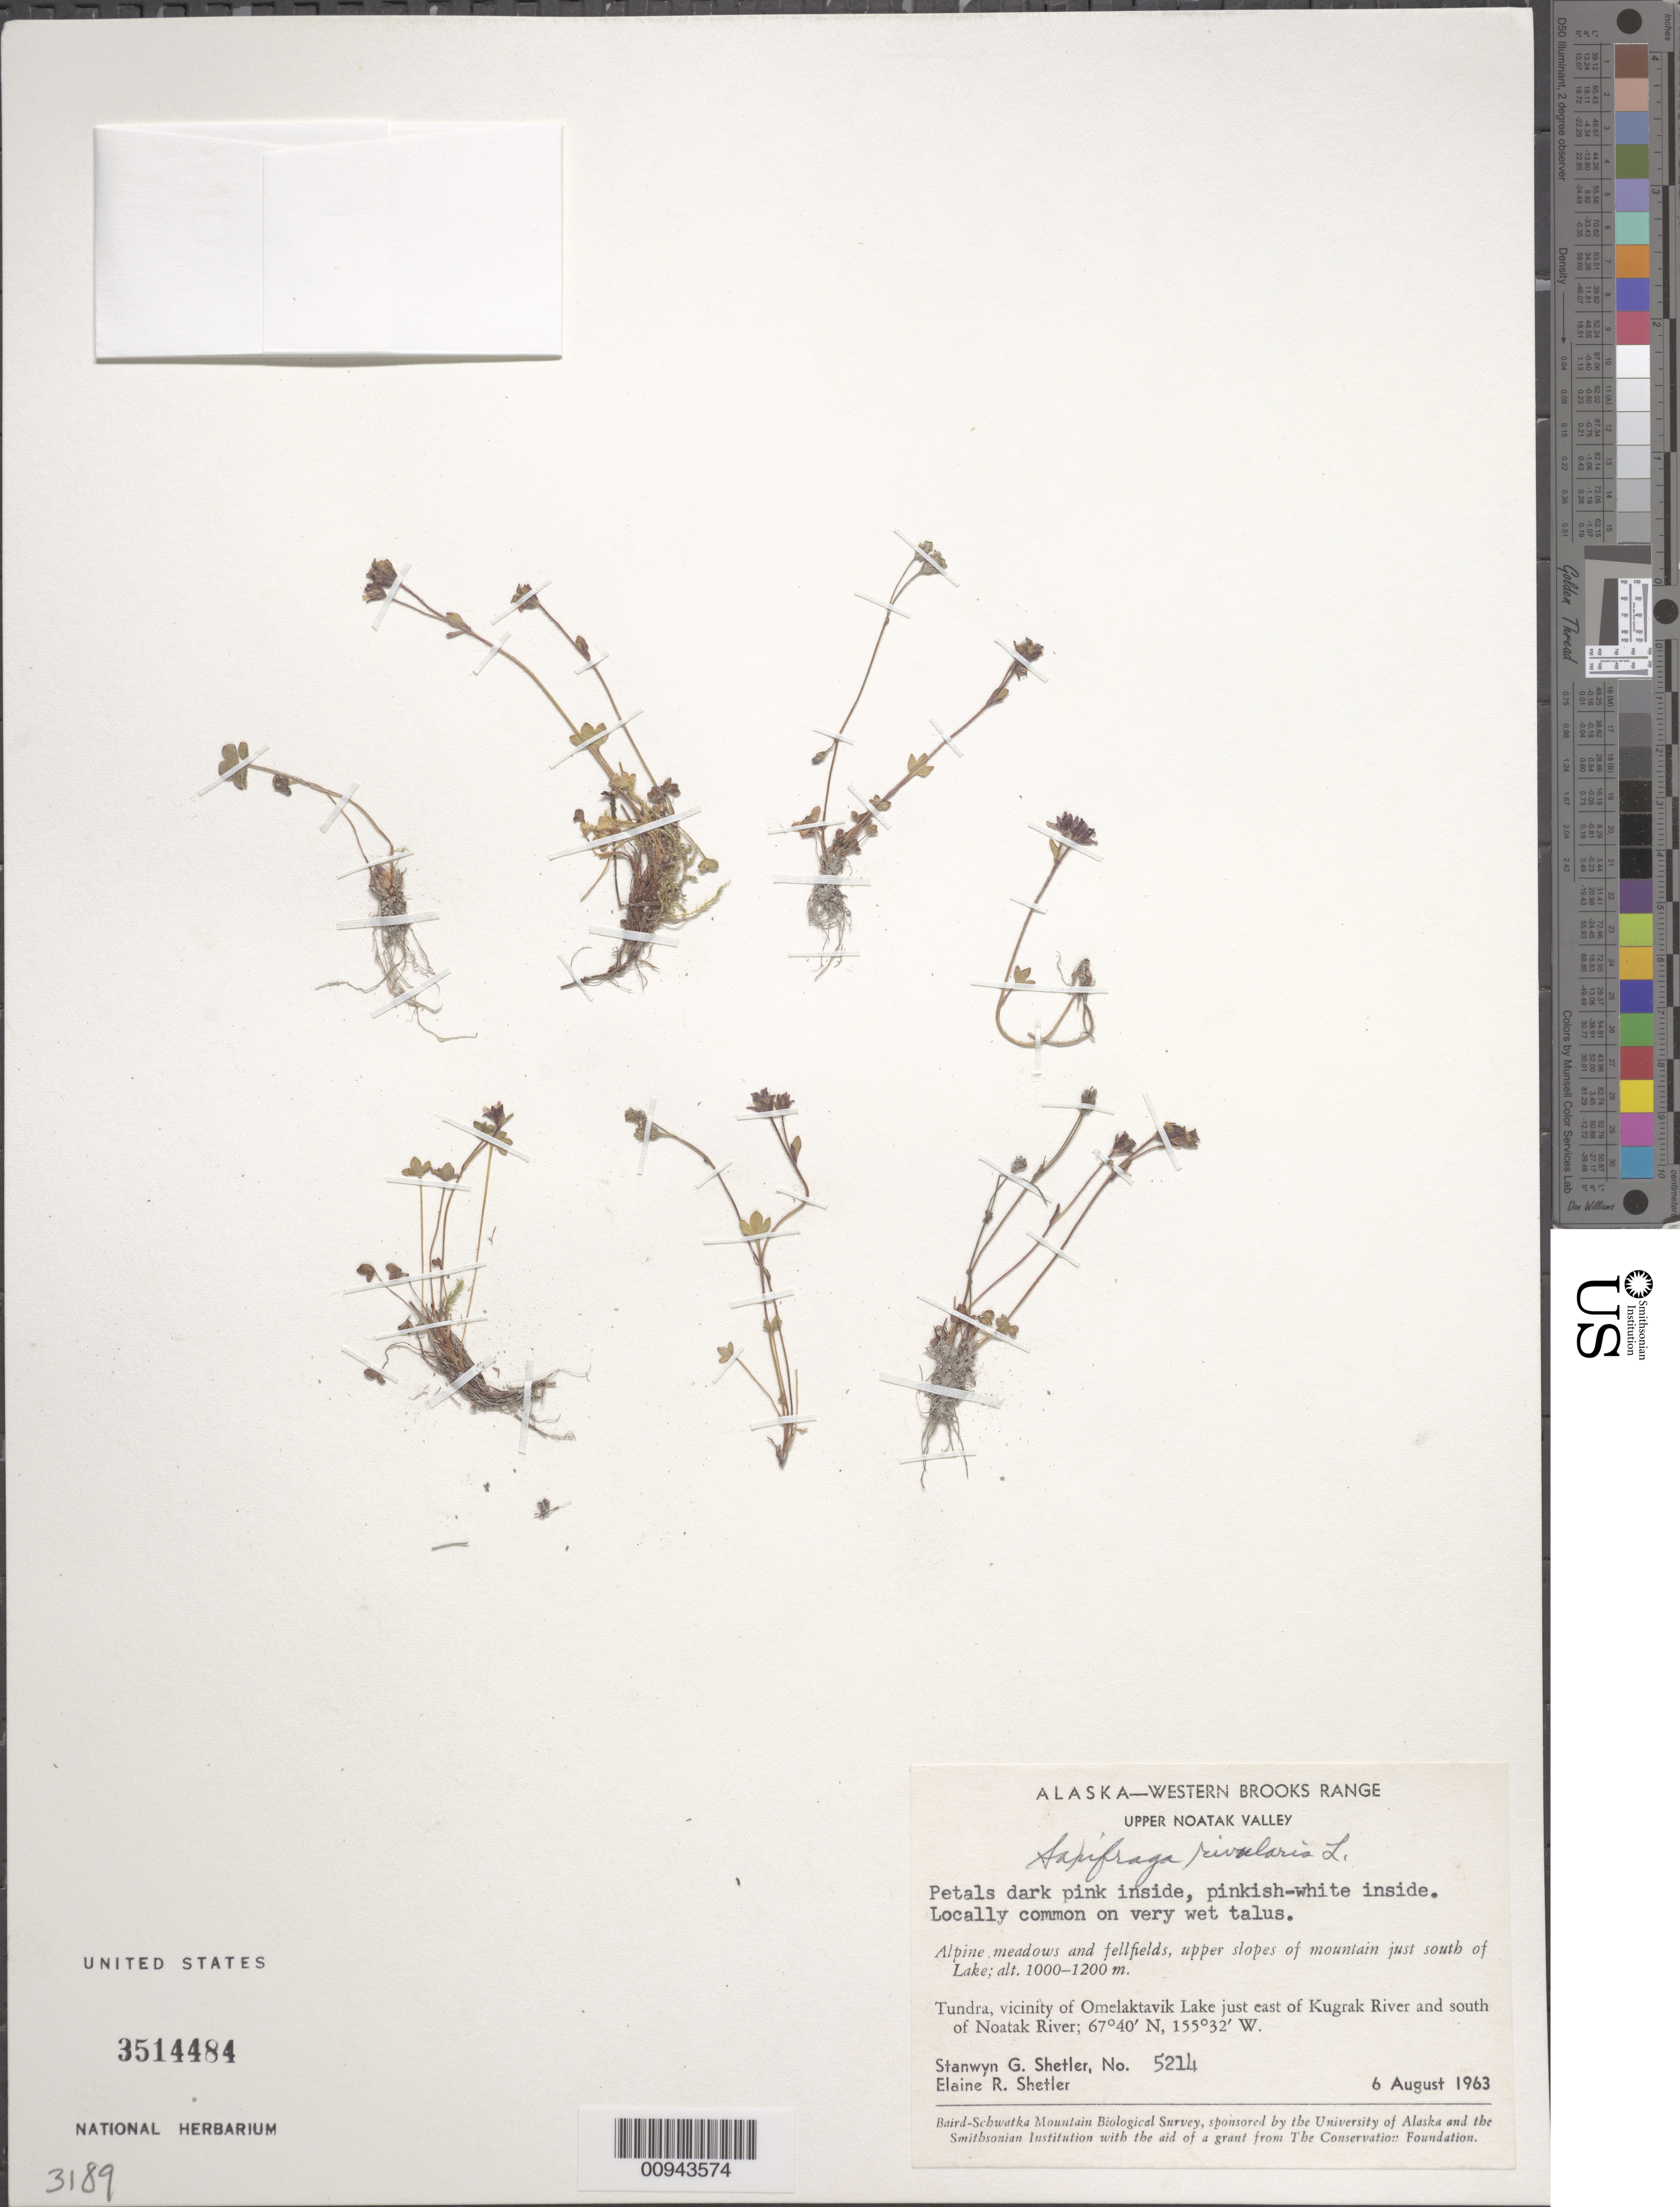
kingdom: Plantae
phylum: Tracheophyta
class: Magnoliopsida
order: Saxifragales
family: Saxifragaceae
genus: Saxifraga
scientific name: Saxifraga rivularis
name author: L.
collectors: S. Shetler & E. R. Shetler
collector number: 5214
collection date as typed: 06 Aug 1963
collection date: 1963-08-06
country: United States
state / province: Alaska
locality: Vicinity of Omelaktavik Lake just east of Kugrak River and south of Noatak River. Western Brooks Range, Upper Noatak Valley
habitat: Tundra. Alpine meadows and fellfields, upper slopes of mountain just south of Lake. On very wet talus.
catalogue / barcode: US 3514484